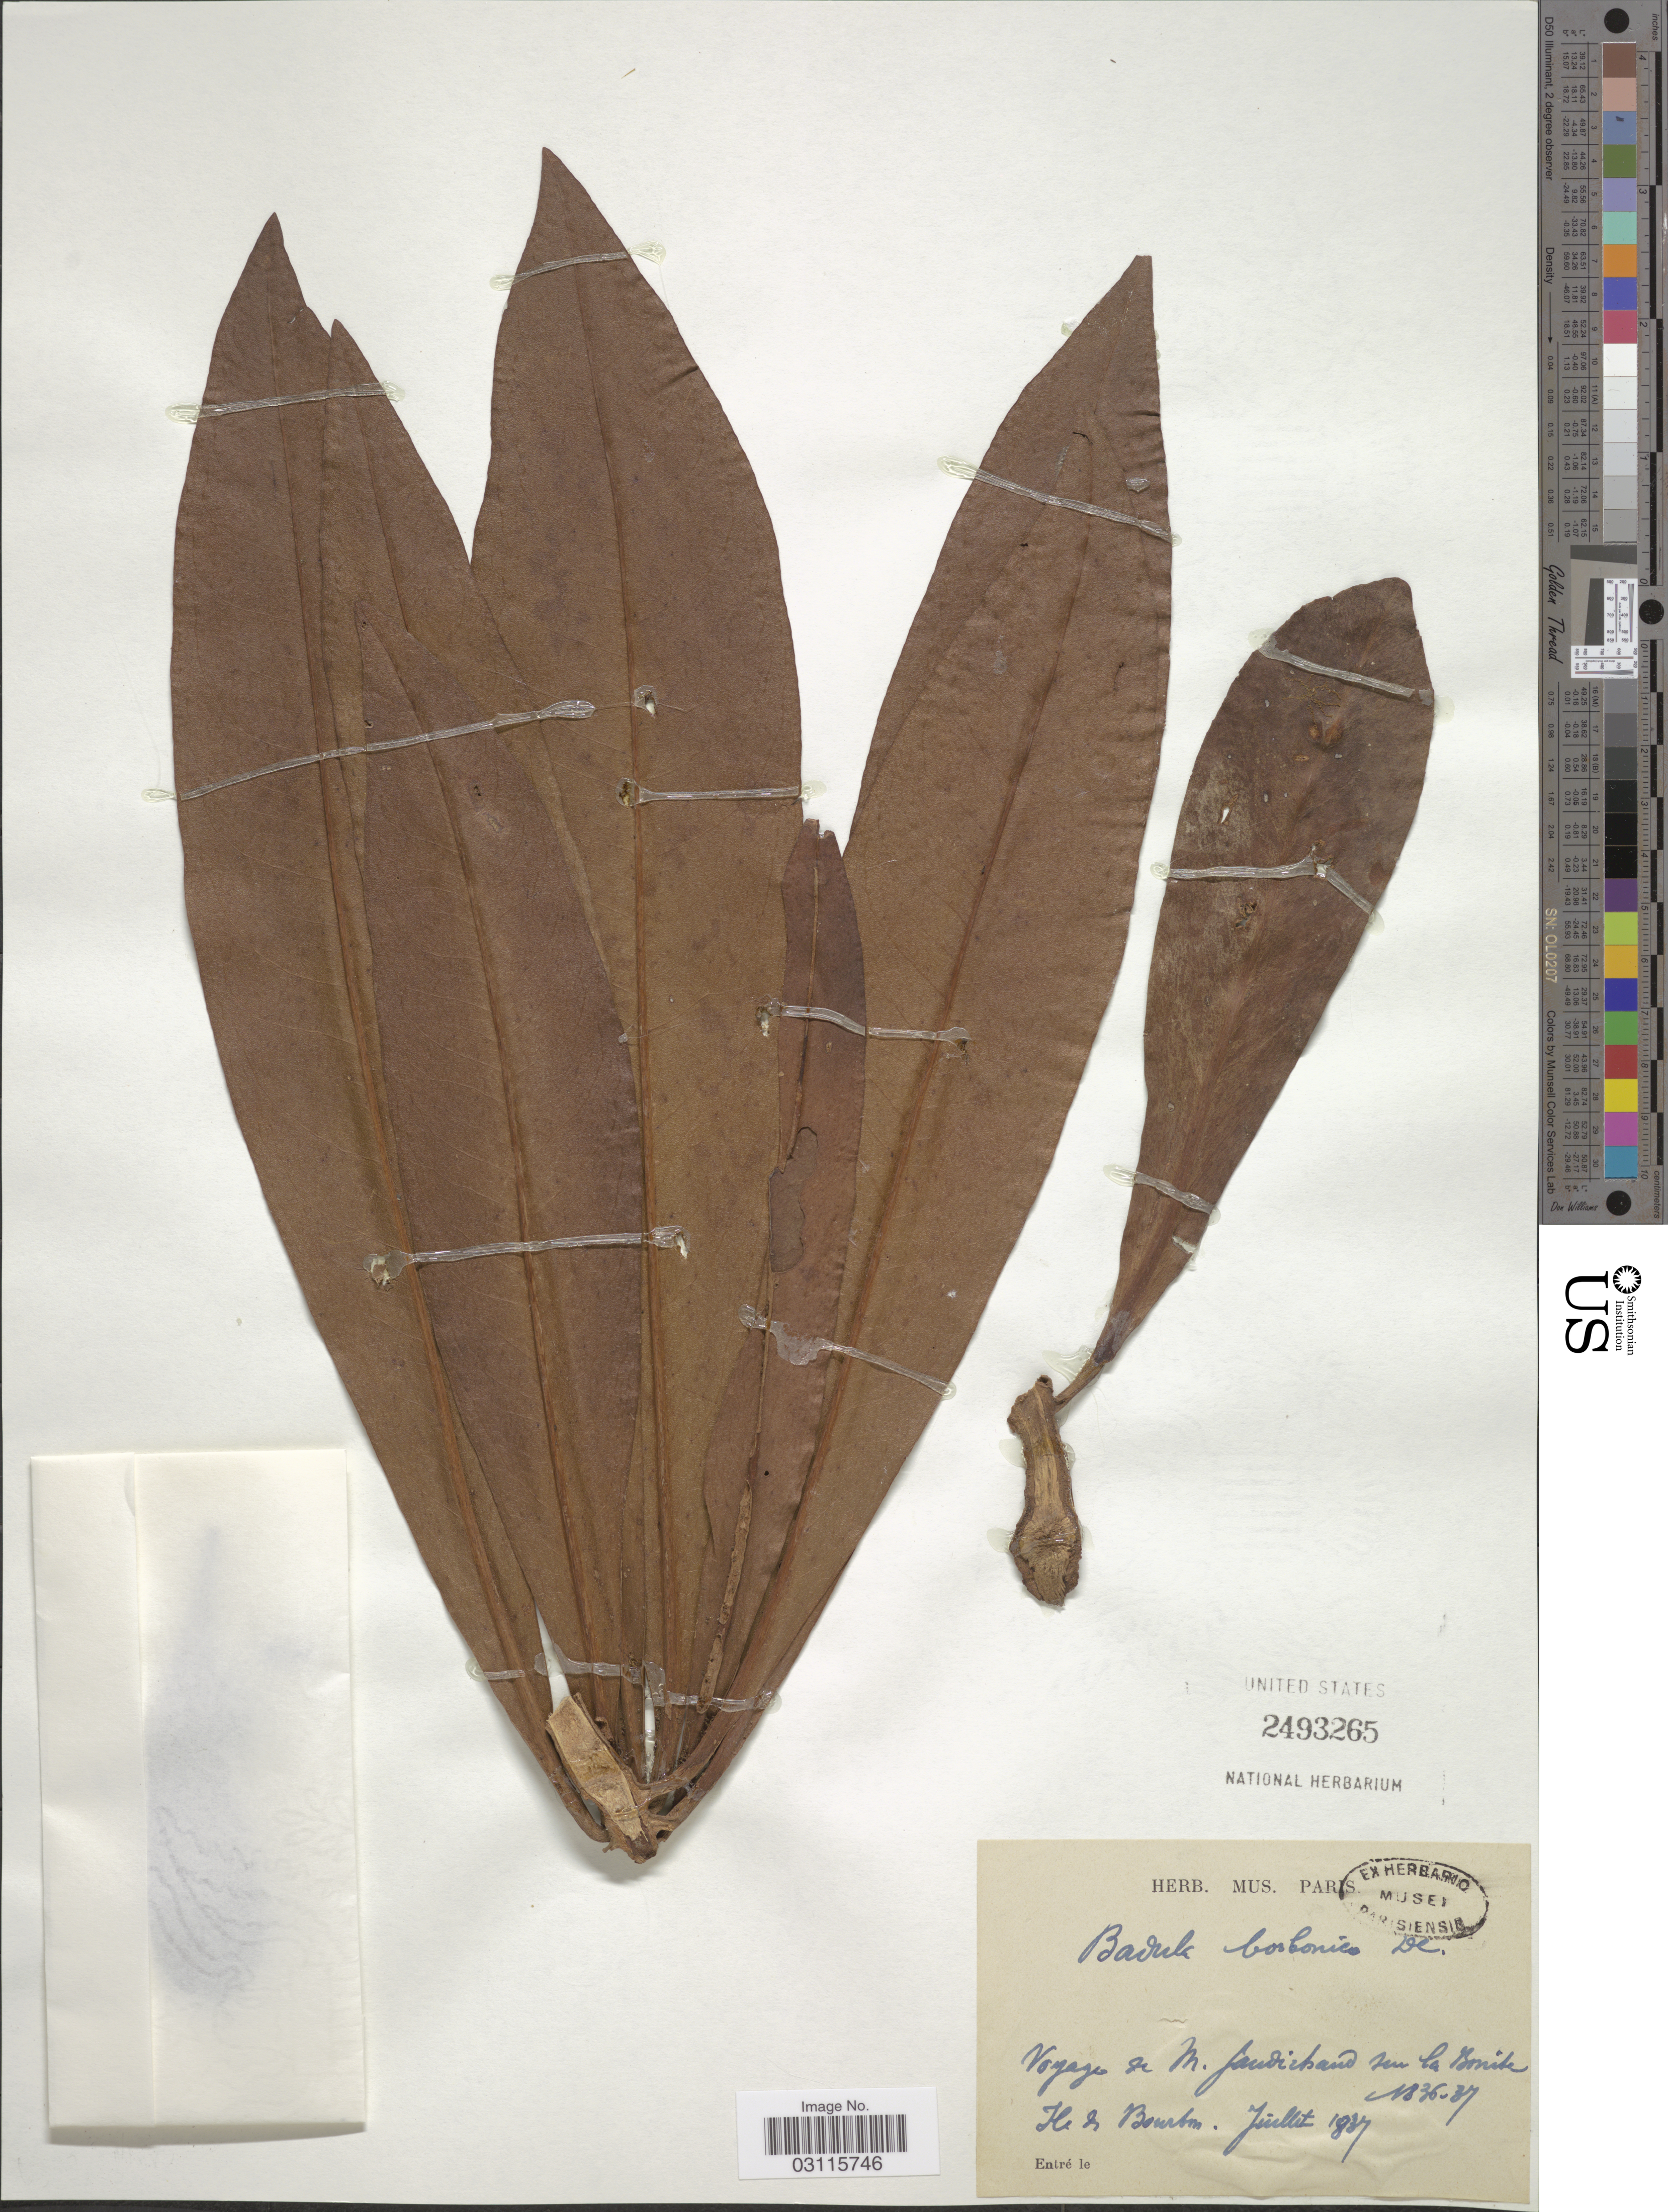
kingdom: Plantae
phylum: Tracheophyta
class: Magnoliopsida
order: Ericales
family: Primulaceae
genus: Badula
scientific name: Badula borbonica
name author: A. DC.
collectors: M. Gaudichaud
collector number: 36-37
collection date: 1837-07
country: Reunion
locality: Sur la Bonite. Ile de Bourbon.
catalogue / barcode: US 2493265